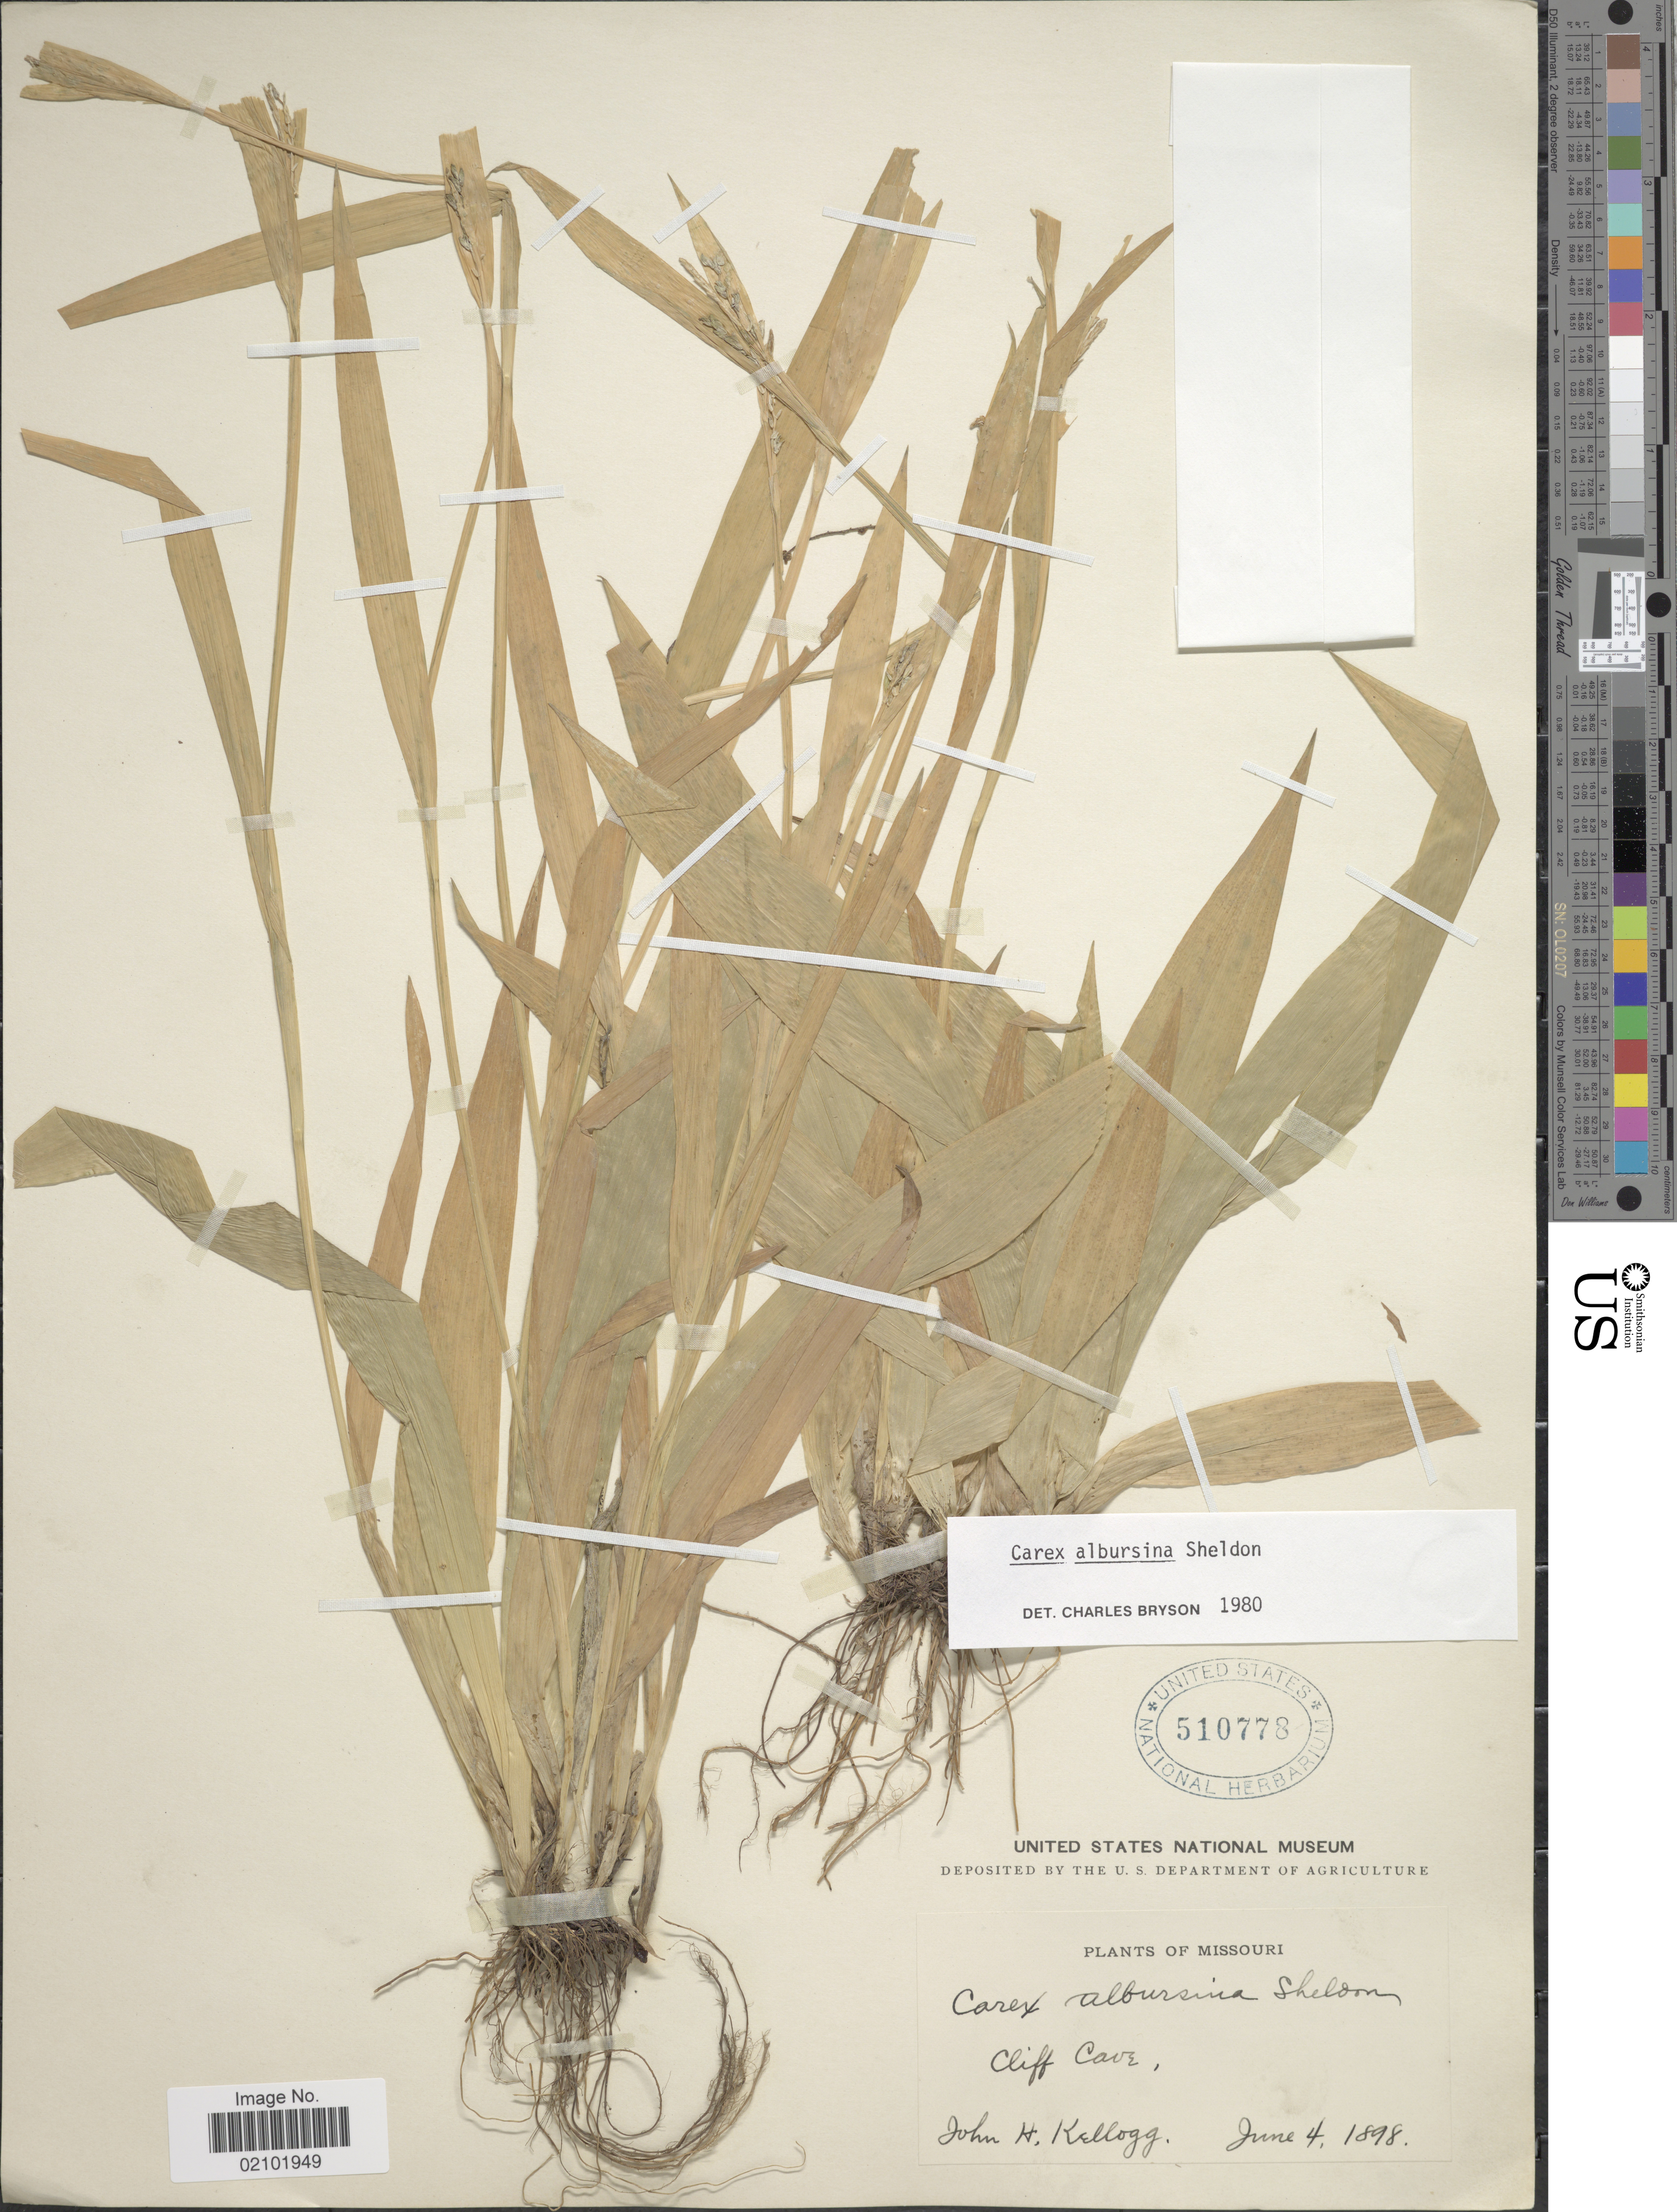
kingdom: Plantae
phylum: Tracheophyta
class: Liliopsida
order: Poales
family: Cyperaceae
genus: Carex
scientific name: Carex albursina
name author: E. Sheld.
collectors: J. H. Kellogg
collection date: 1898-06-04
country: United States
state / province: Missouri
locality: Cliff Cave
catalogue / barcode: US 510778